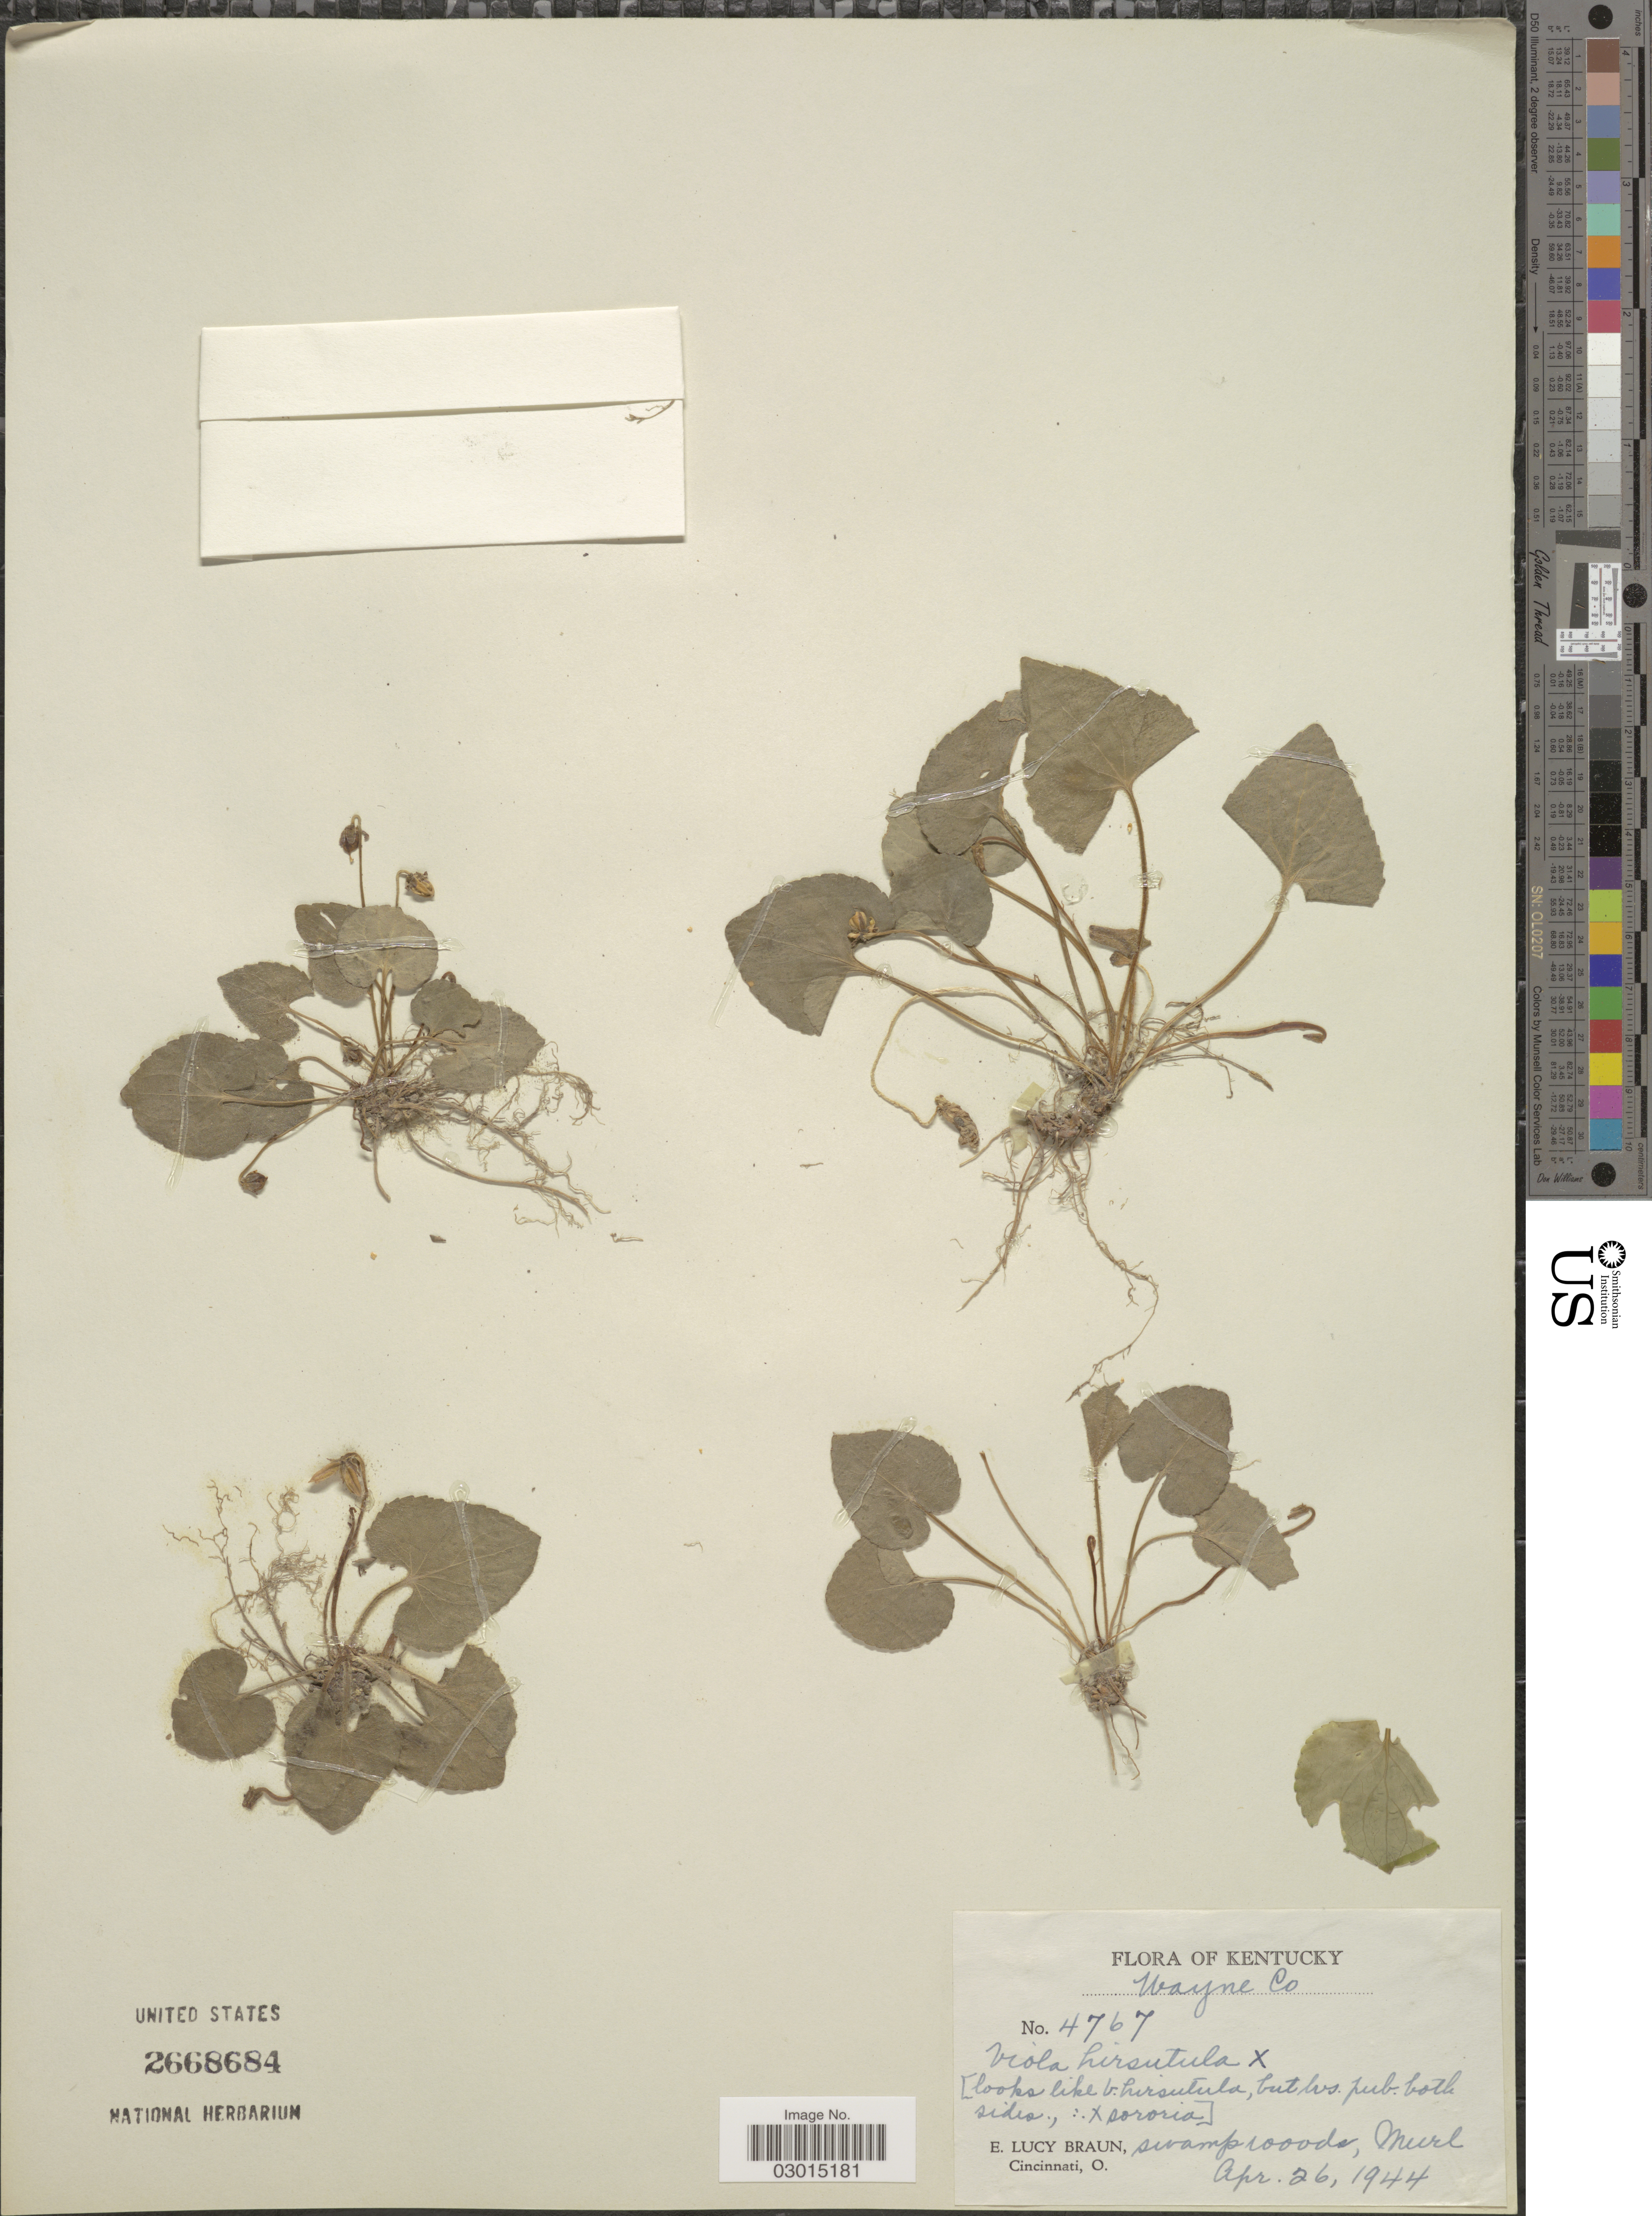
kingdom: Plantae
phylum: Tracheophyta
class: Magnoliopsida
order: Malpighiales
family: Violaceae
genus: Viola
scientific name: Viola hirsutula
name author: Brainerd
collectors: E. L. Braun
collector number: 4767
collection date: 1944-04-26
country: United States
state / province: Kentucky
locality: Wayne Co. Swamp woods, Murl.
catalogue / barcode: US 2668684